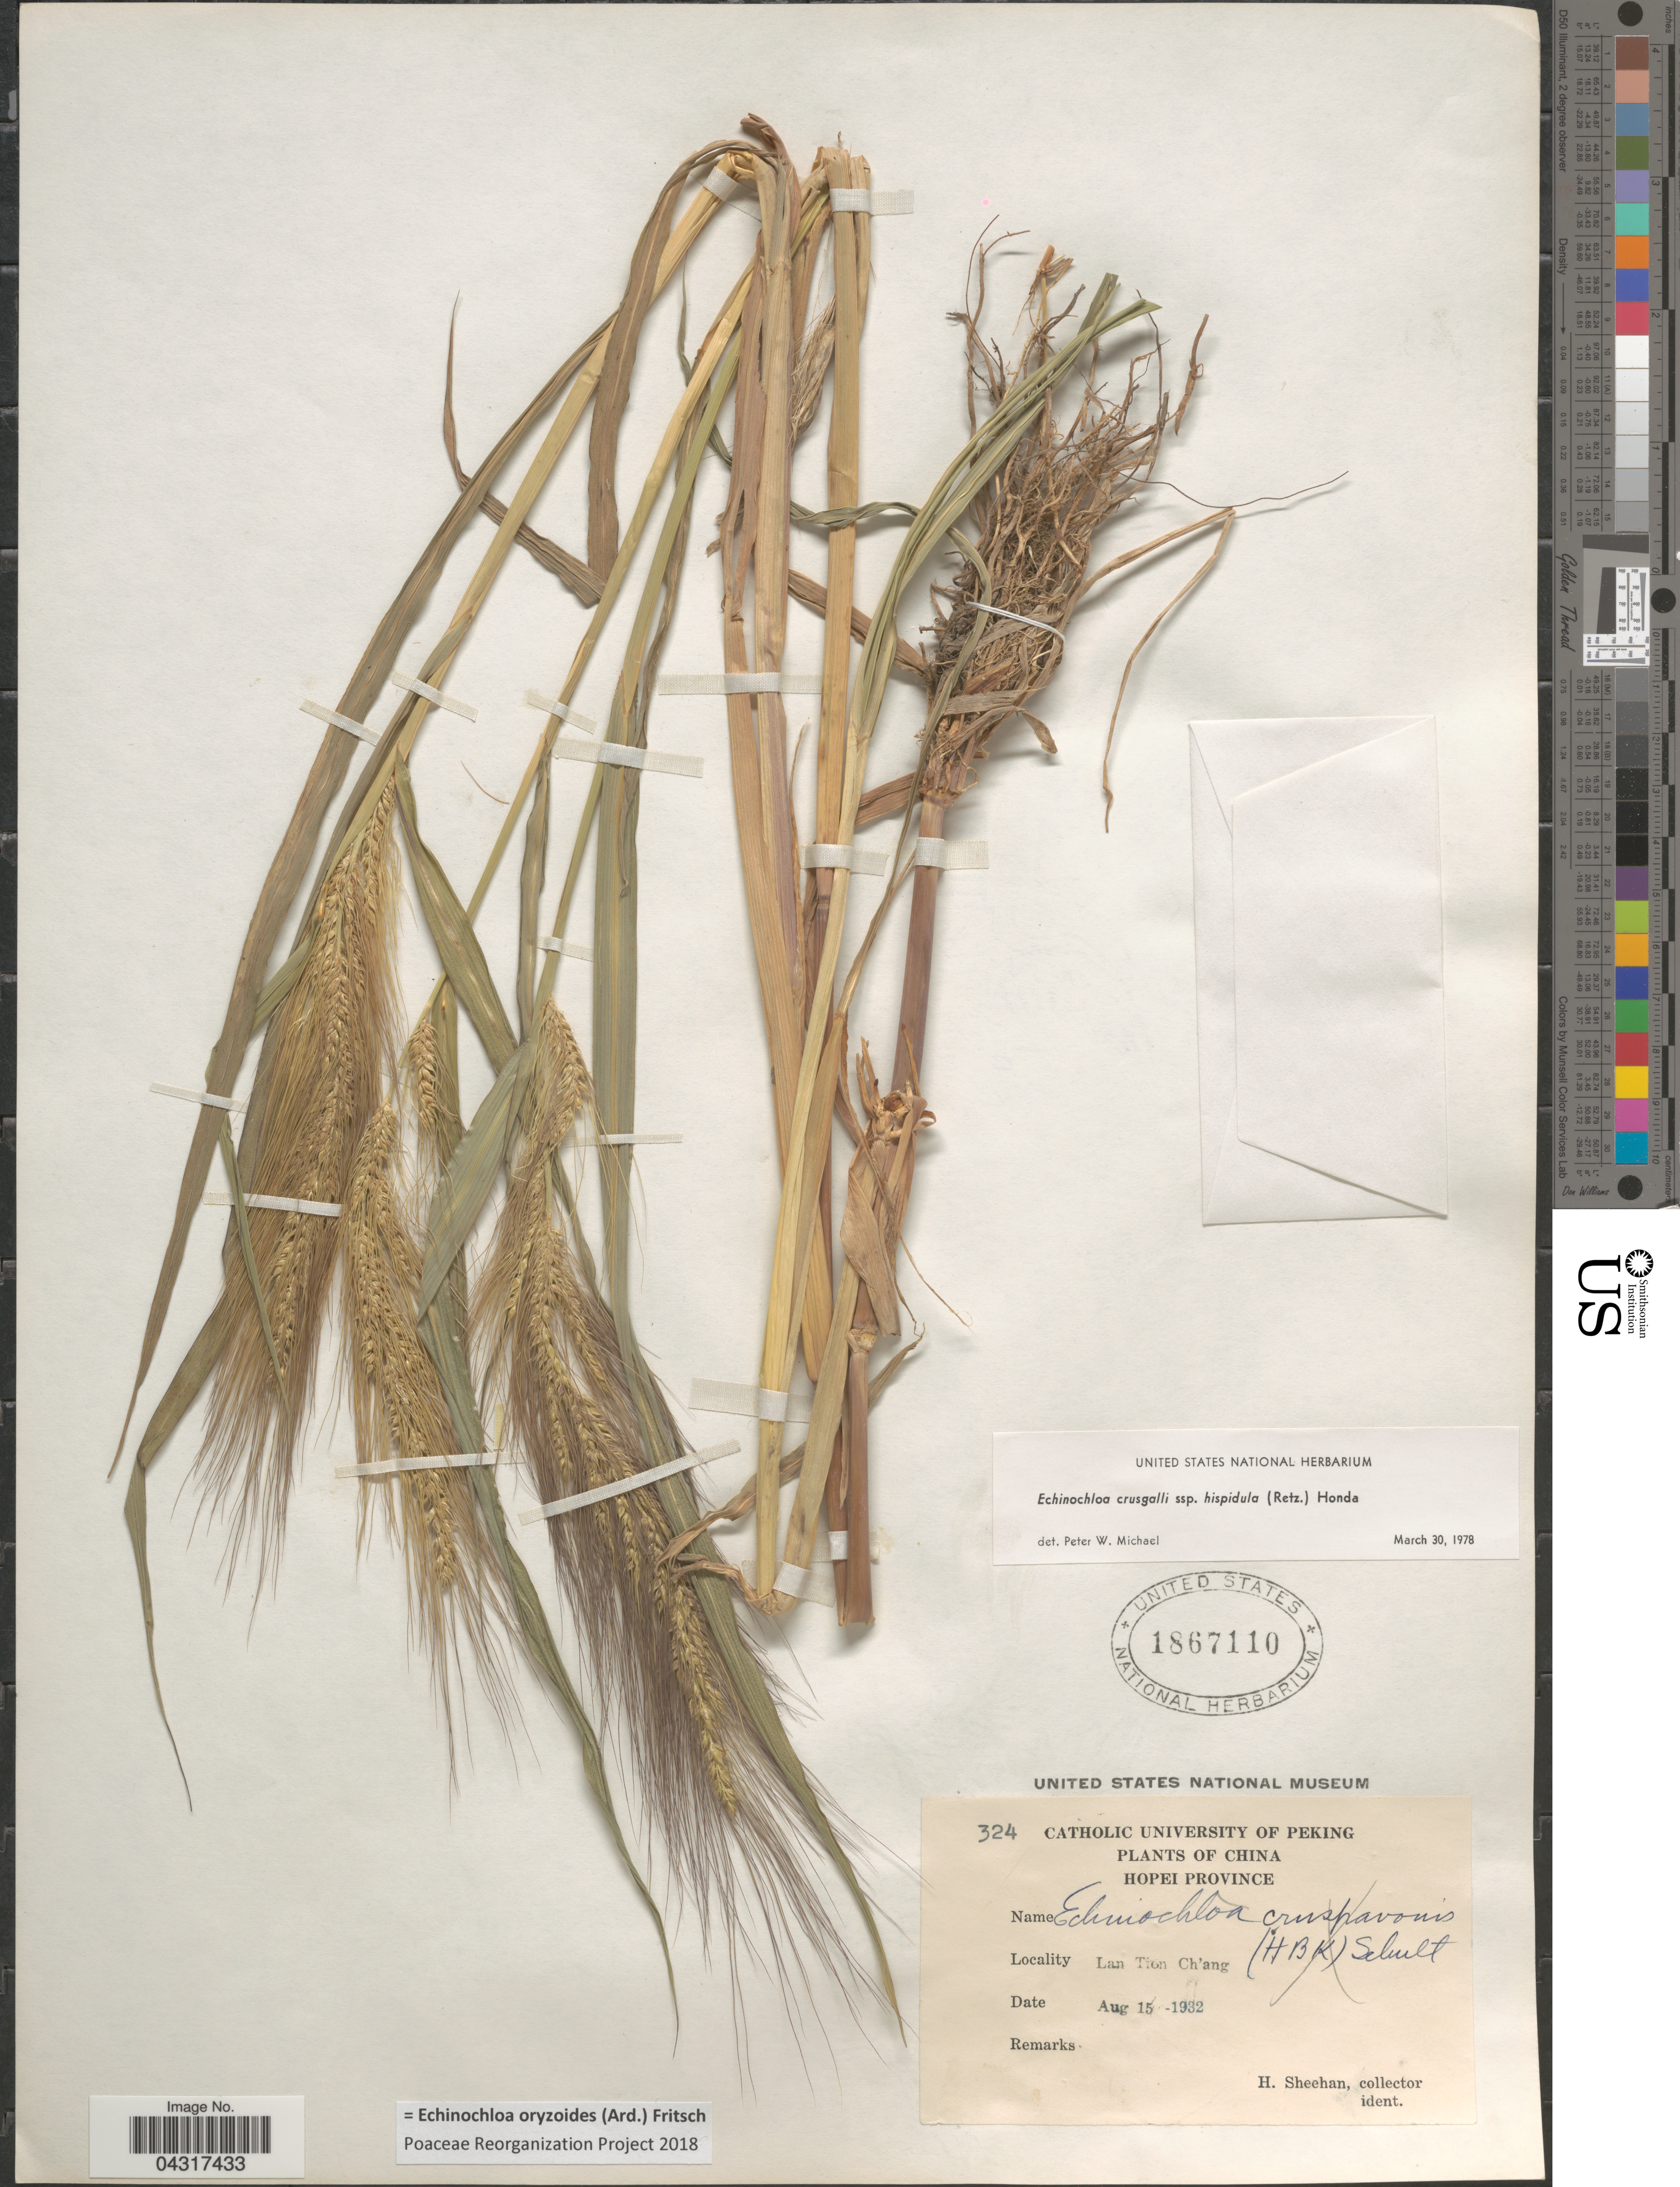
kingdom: Plantae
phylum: Tracheophyta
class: Liliopsida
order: Poales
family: Poaceae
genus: Echinochloa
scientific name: Echinochloa oryzoides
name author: (Ard.) Fritsch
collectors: H. Sheehan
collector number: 324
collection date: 1932-08-15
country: China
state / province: Hebei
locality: Hopei Province. Lan Tien Ch'ang.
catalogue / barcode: US 1867110